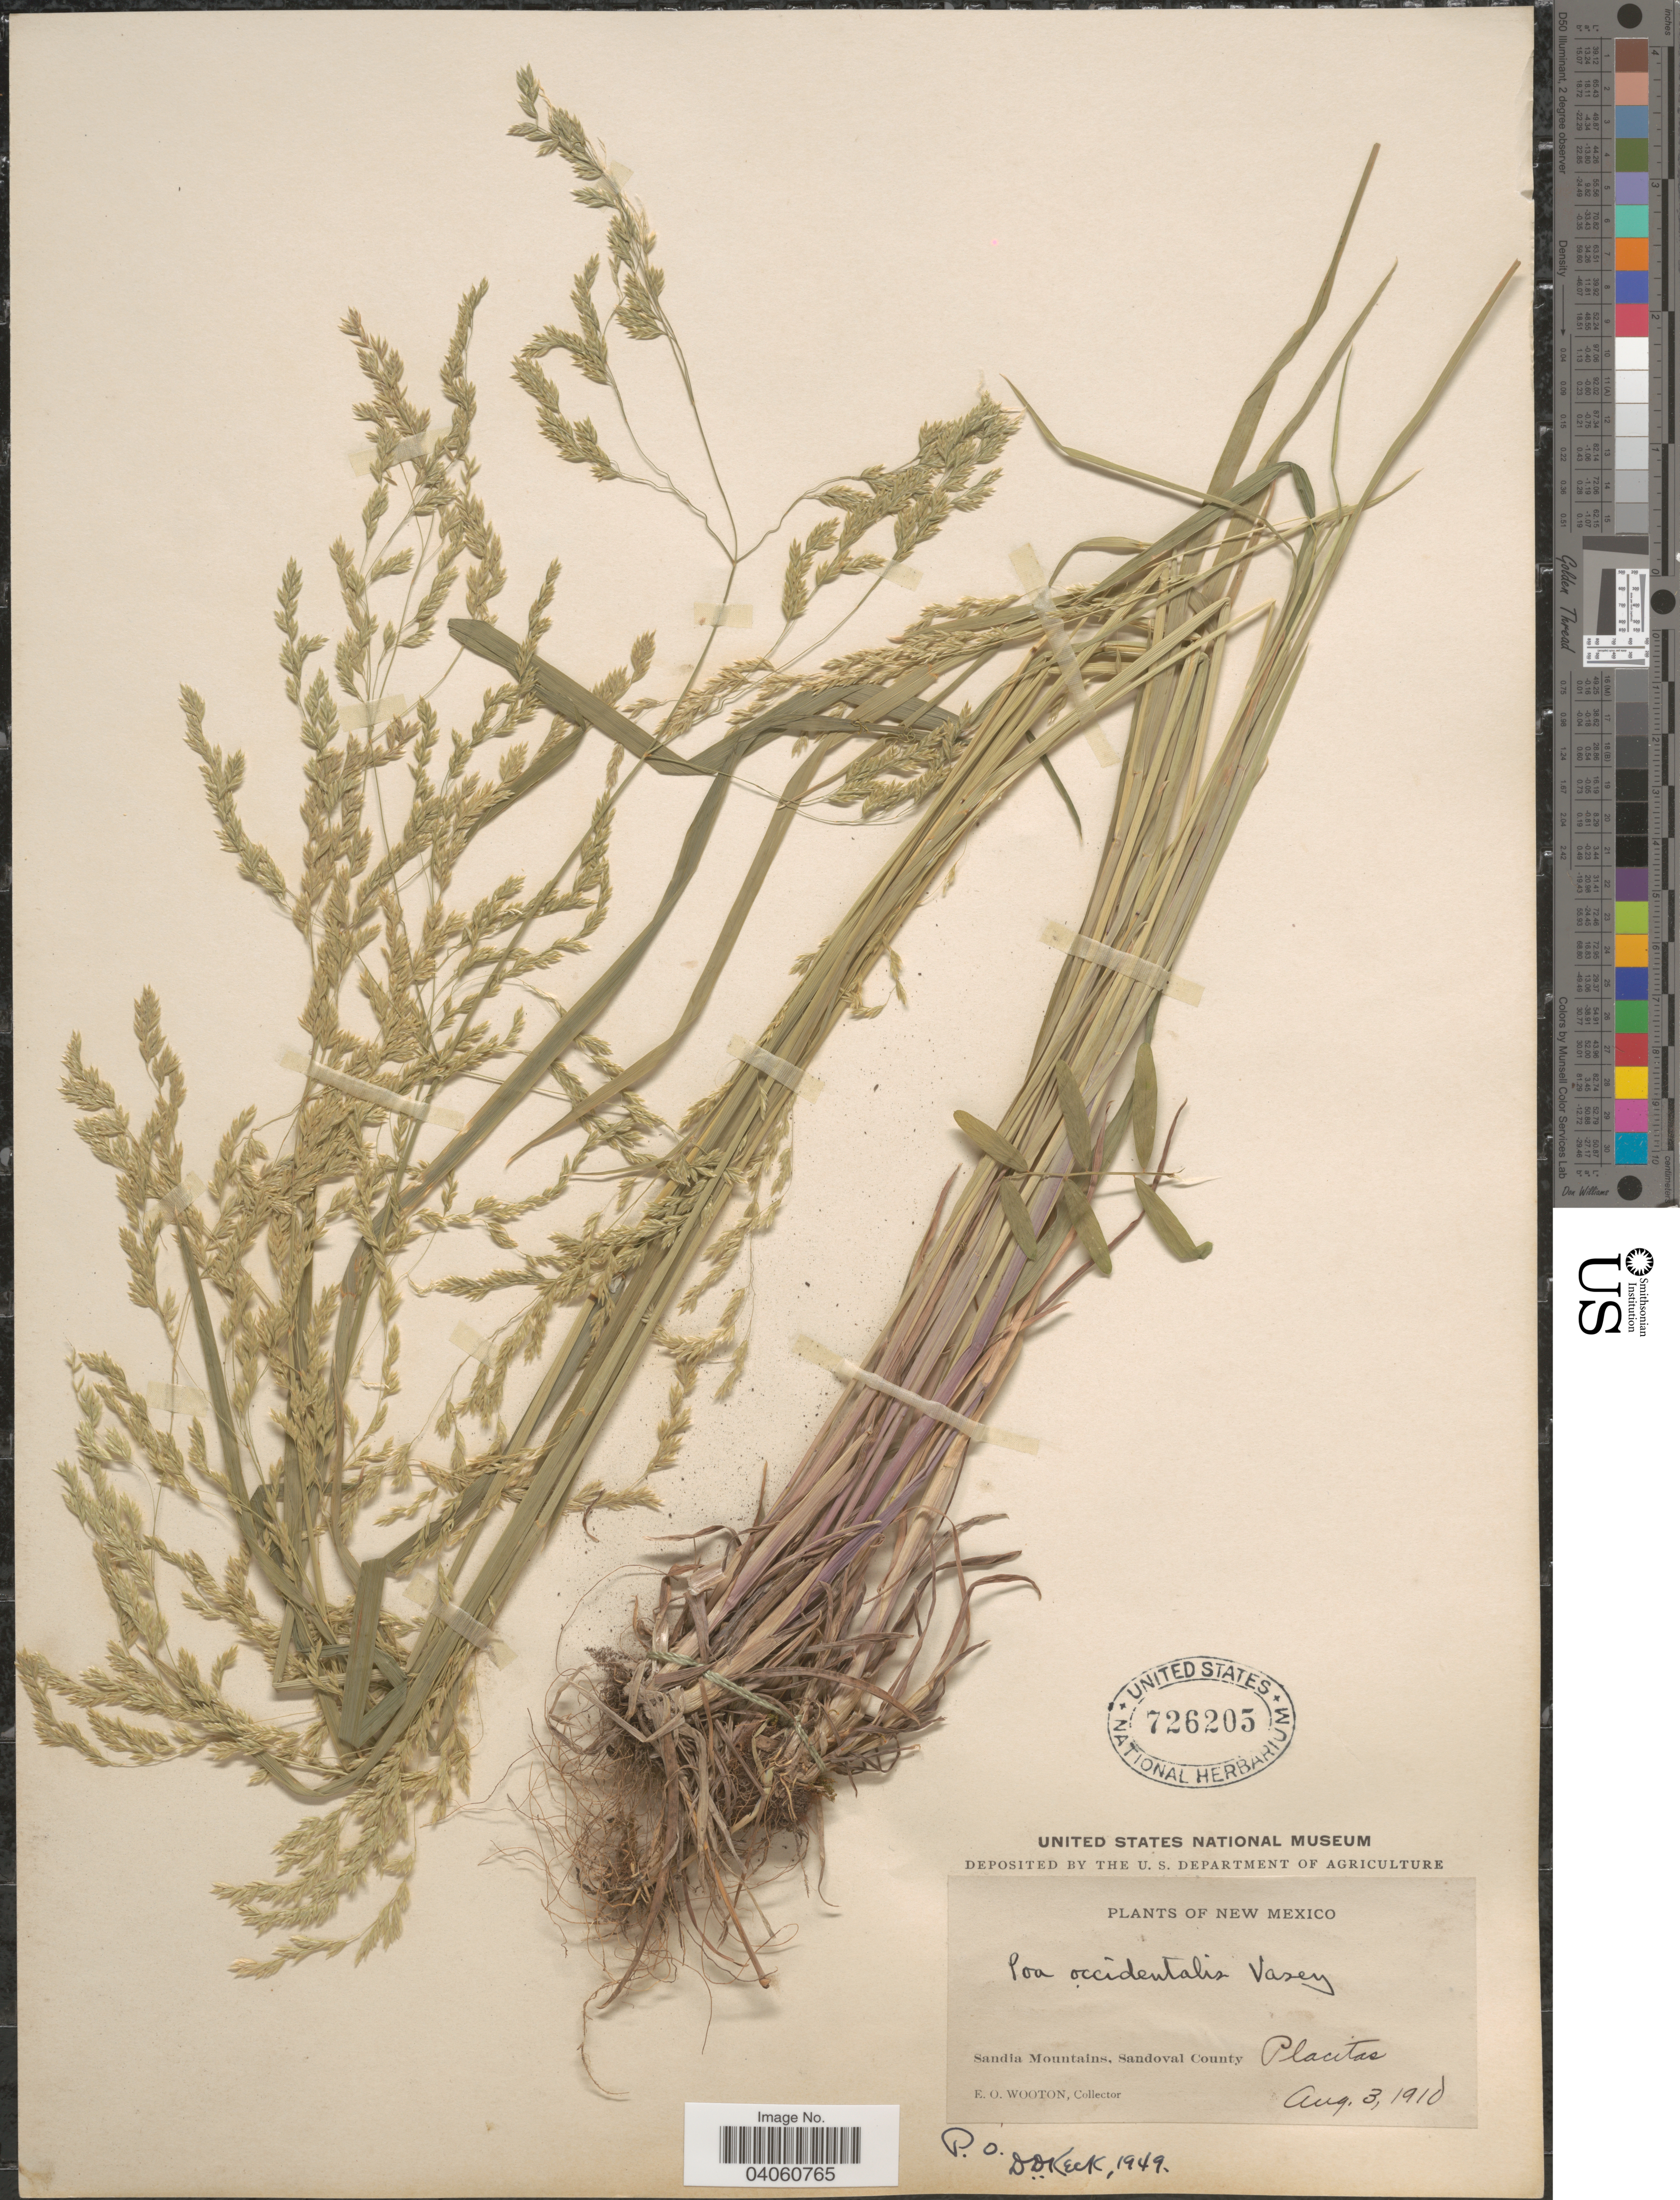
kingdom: Plantae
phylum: Tracheophyta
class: Liliopsida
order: Poales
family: Poaceae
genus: Poa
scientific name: Poa occidentalis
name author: (Vasey) Vasey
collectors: E. O. Wooton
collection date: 1910-08-03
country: United States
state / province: New Mexico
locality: Sandia Mountains, Sandoval County.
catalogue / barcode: US 726205